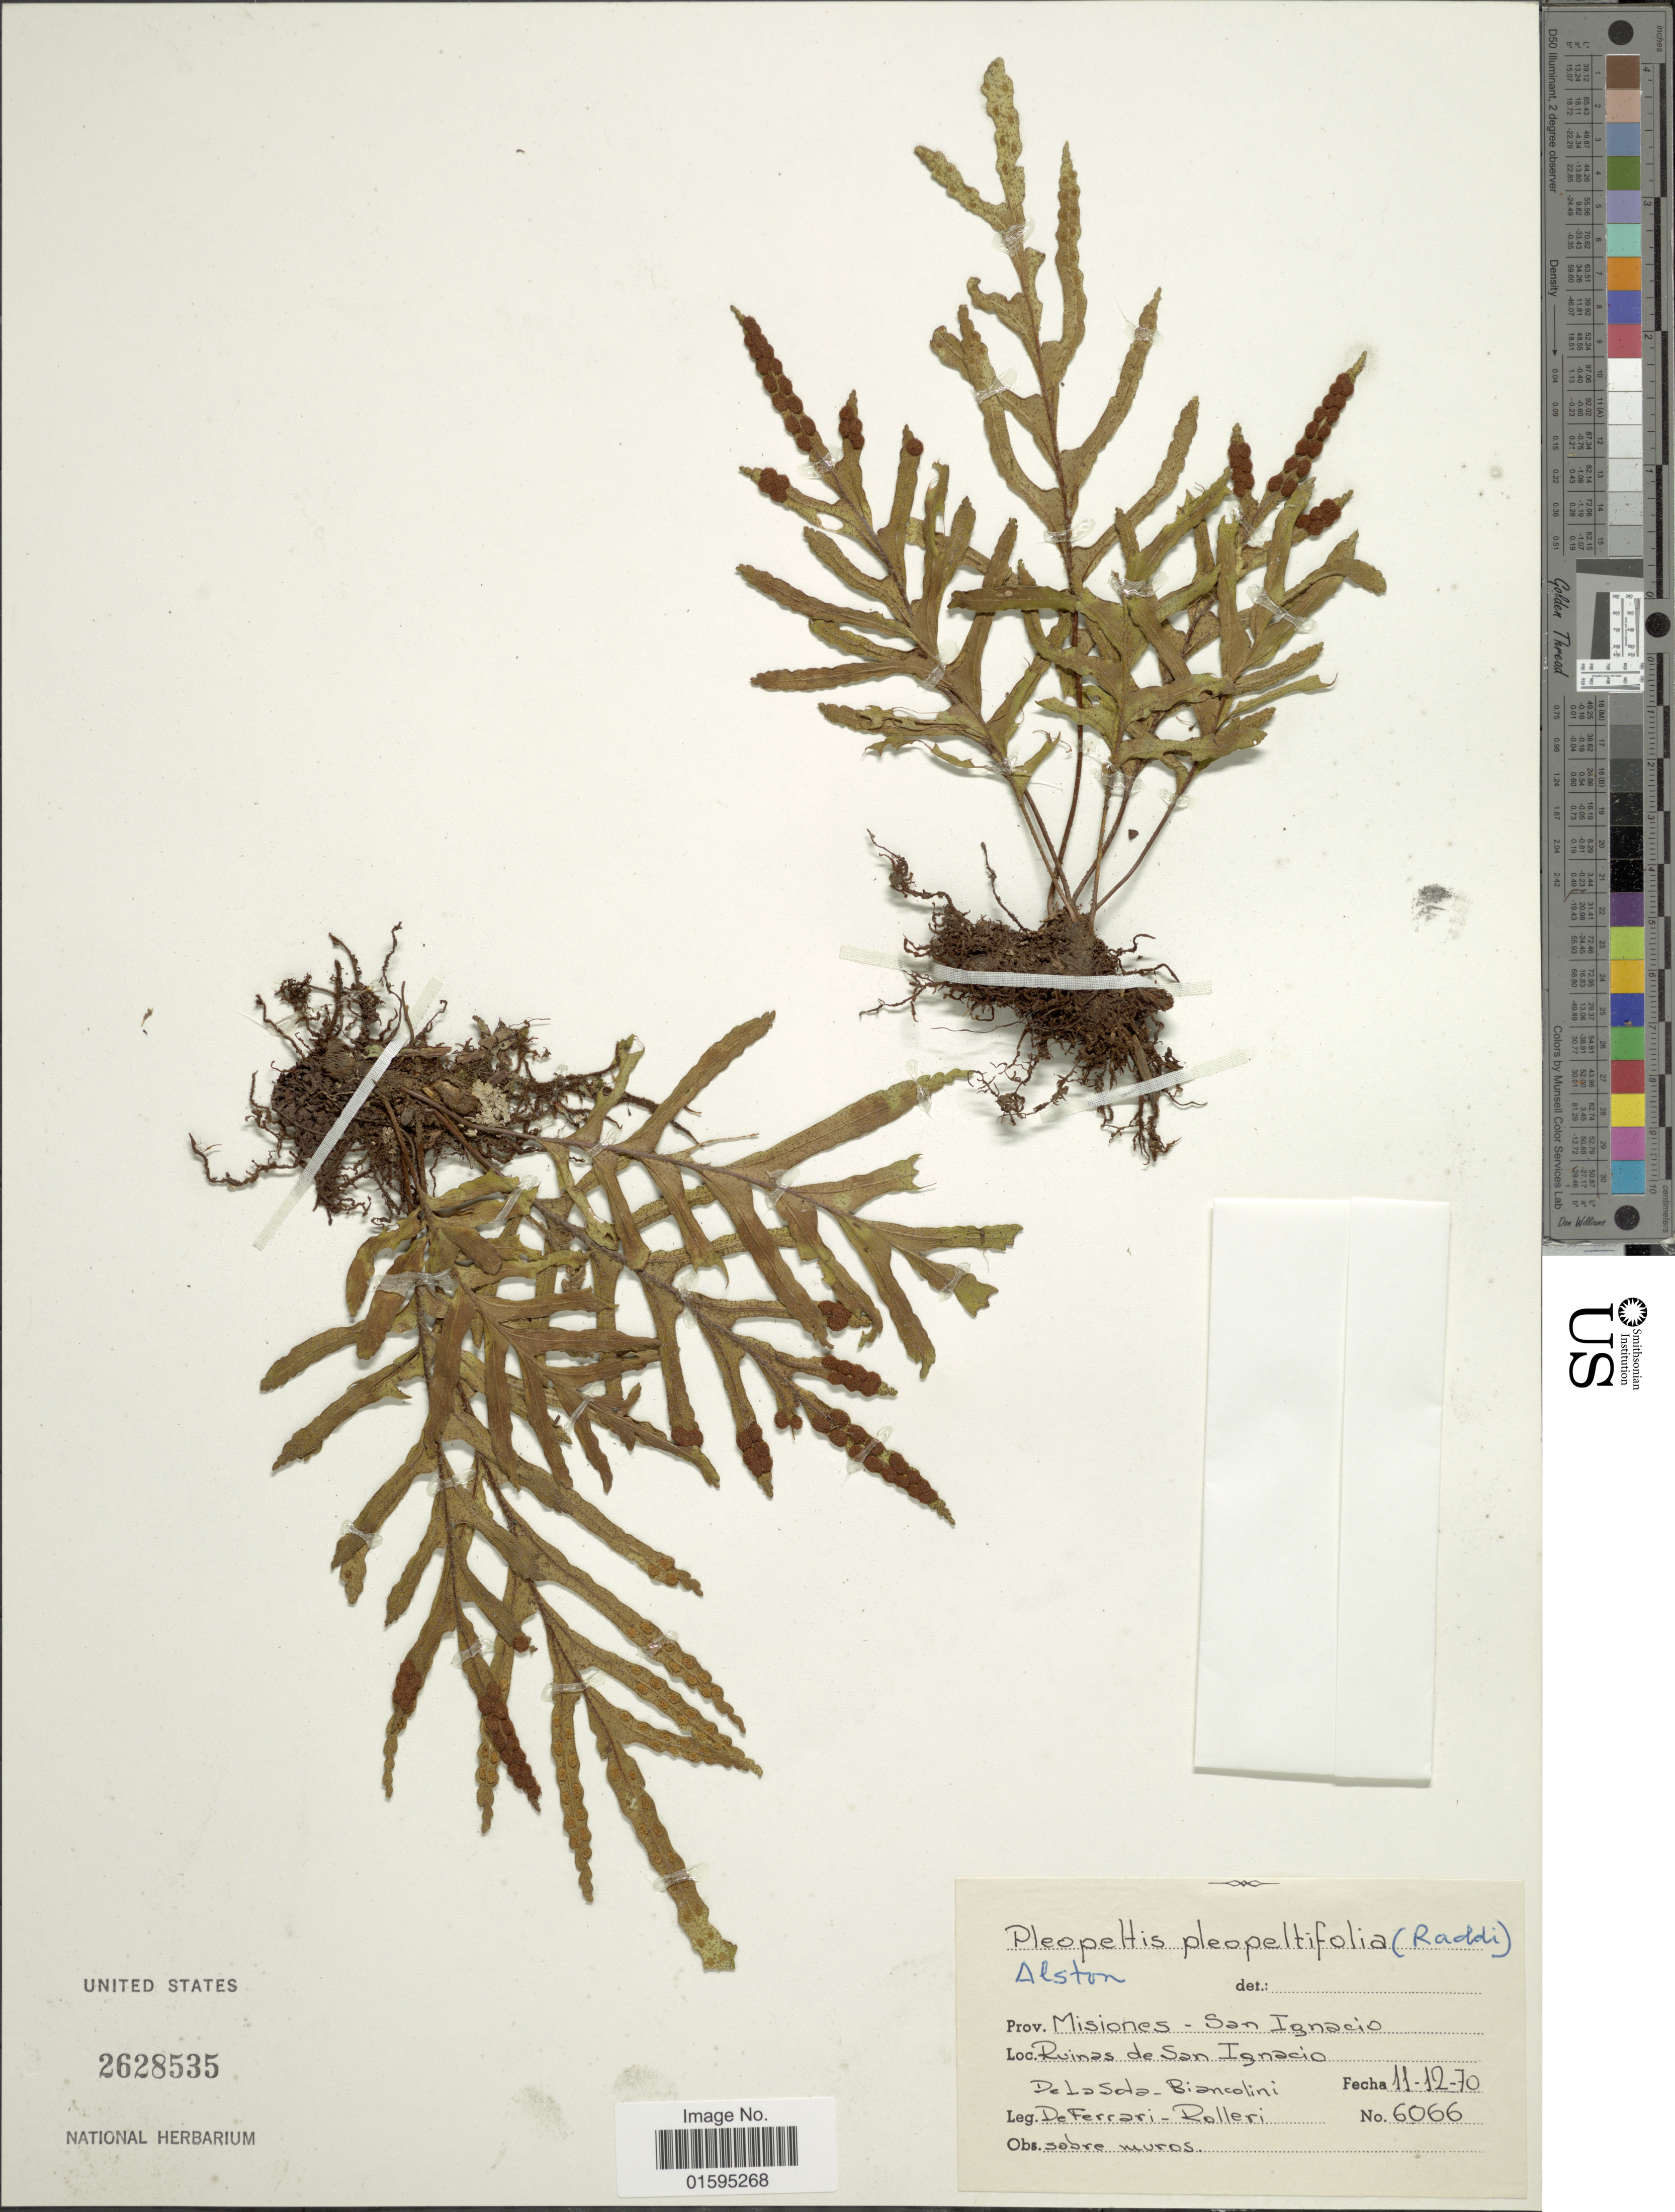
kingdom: Plantae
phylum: Tracheophyta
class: Polypodiopsida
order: Polypodiales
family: Polypodiaceae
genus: Polypodium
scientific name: Polypodium pleopeltifolium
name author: Raddi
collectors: de la Sota, Biancolini, De Ferrari & Rolleri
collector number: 6066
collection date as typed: Transcribed d/m/y: 11/12/70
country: Argentina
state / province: Misiones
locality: San Ignacio, Ruinas de San Ignascio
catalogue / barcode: US 2628535